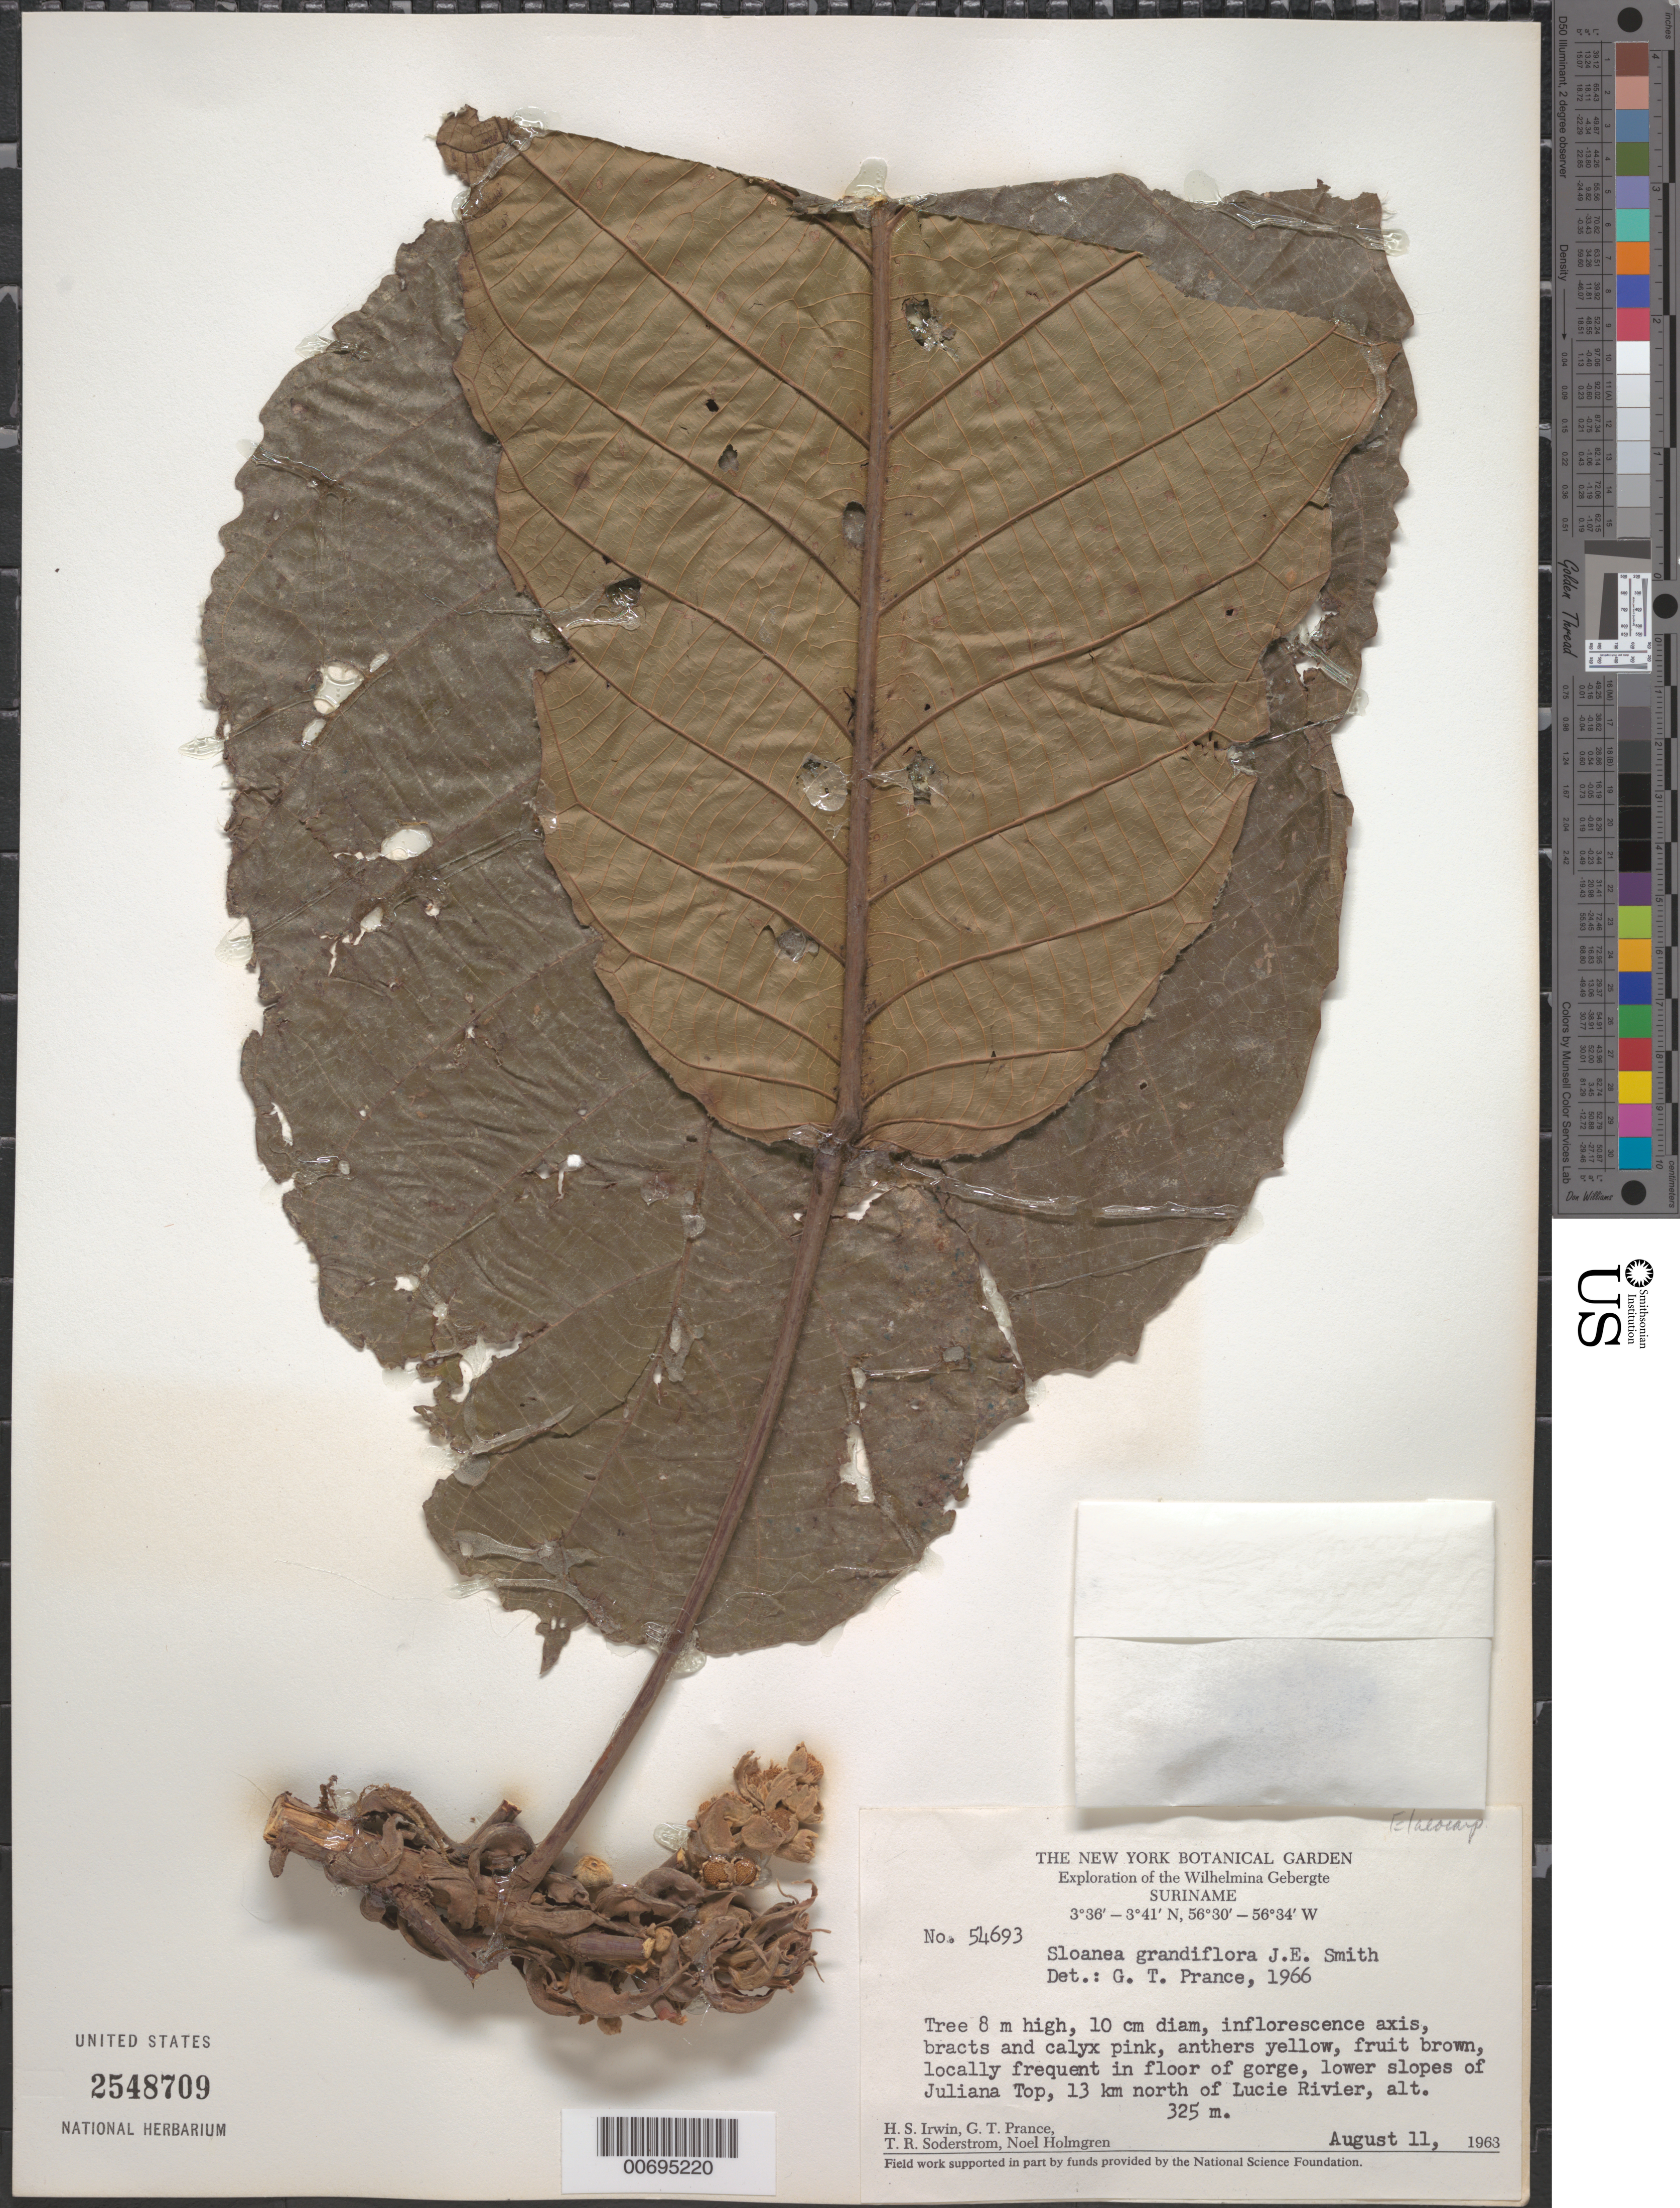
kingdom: Plantae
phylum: Tracheophyta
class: Magnoliopsida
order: Oxalidales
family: Elaeocarpaceae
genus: Sloanea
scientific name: Sloanea grandiflora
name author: Sm.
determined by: Prance, G. T.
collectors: H. Irwin, G. T. Prance, T. R. Soderstrom & N. H. Holmgren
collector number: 54693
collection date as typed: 11-Aug-63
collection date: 1963-08-11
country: Suriname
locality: Juliana Top, 13 km N of Lucie R., Wilhelmina Gebergte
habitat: Floor of gorge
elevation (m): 325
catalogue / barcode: US 2548709